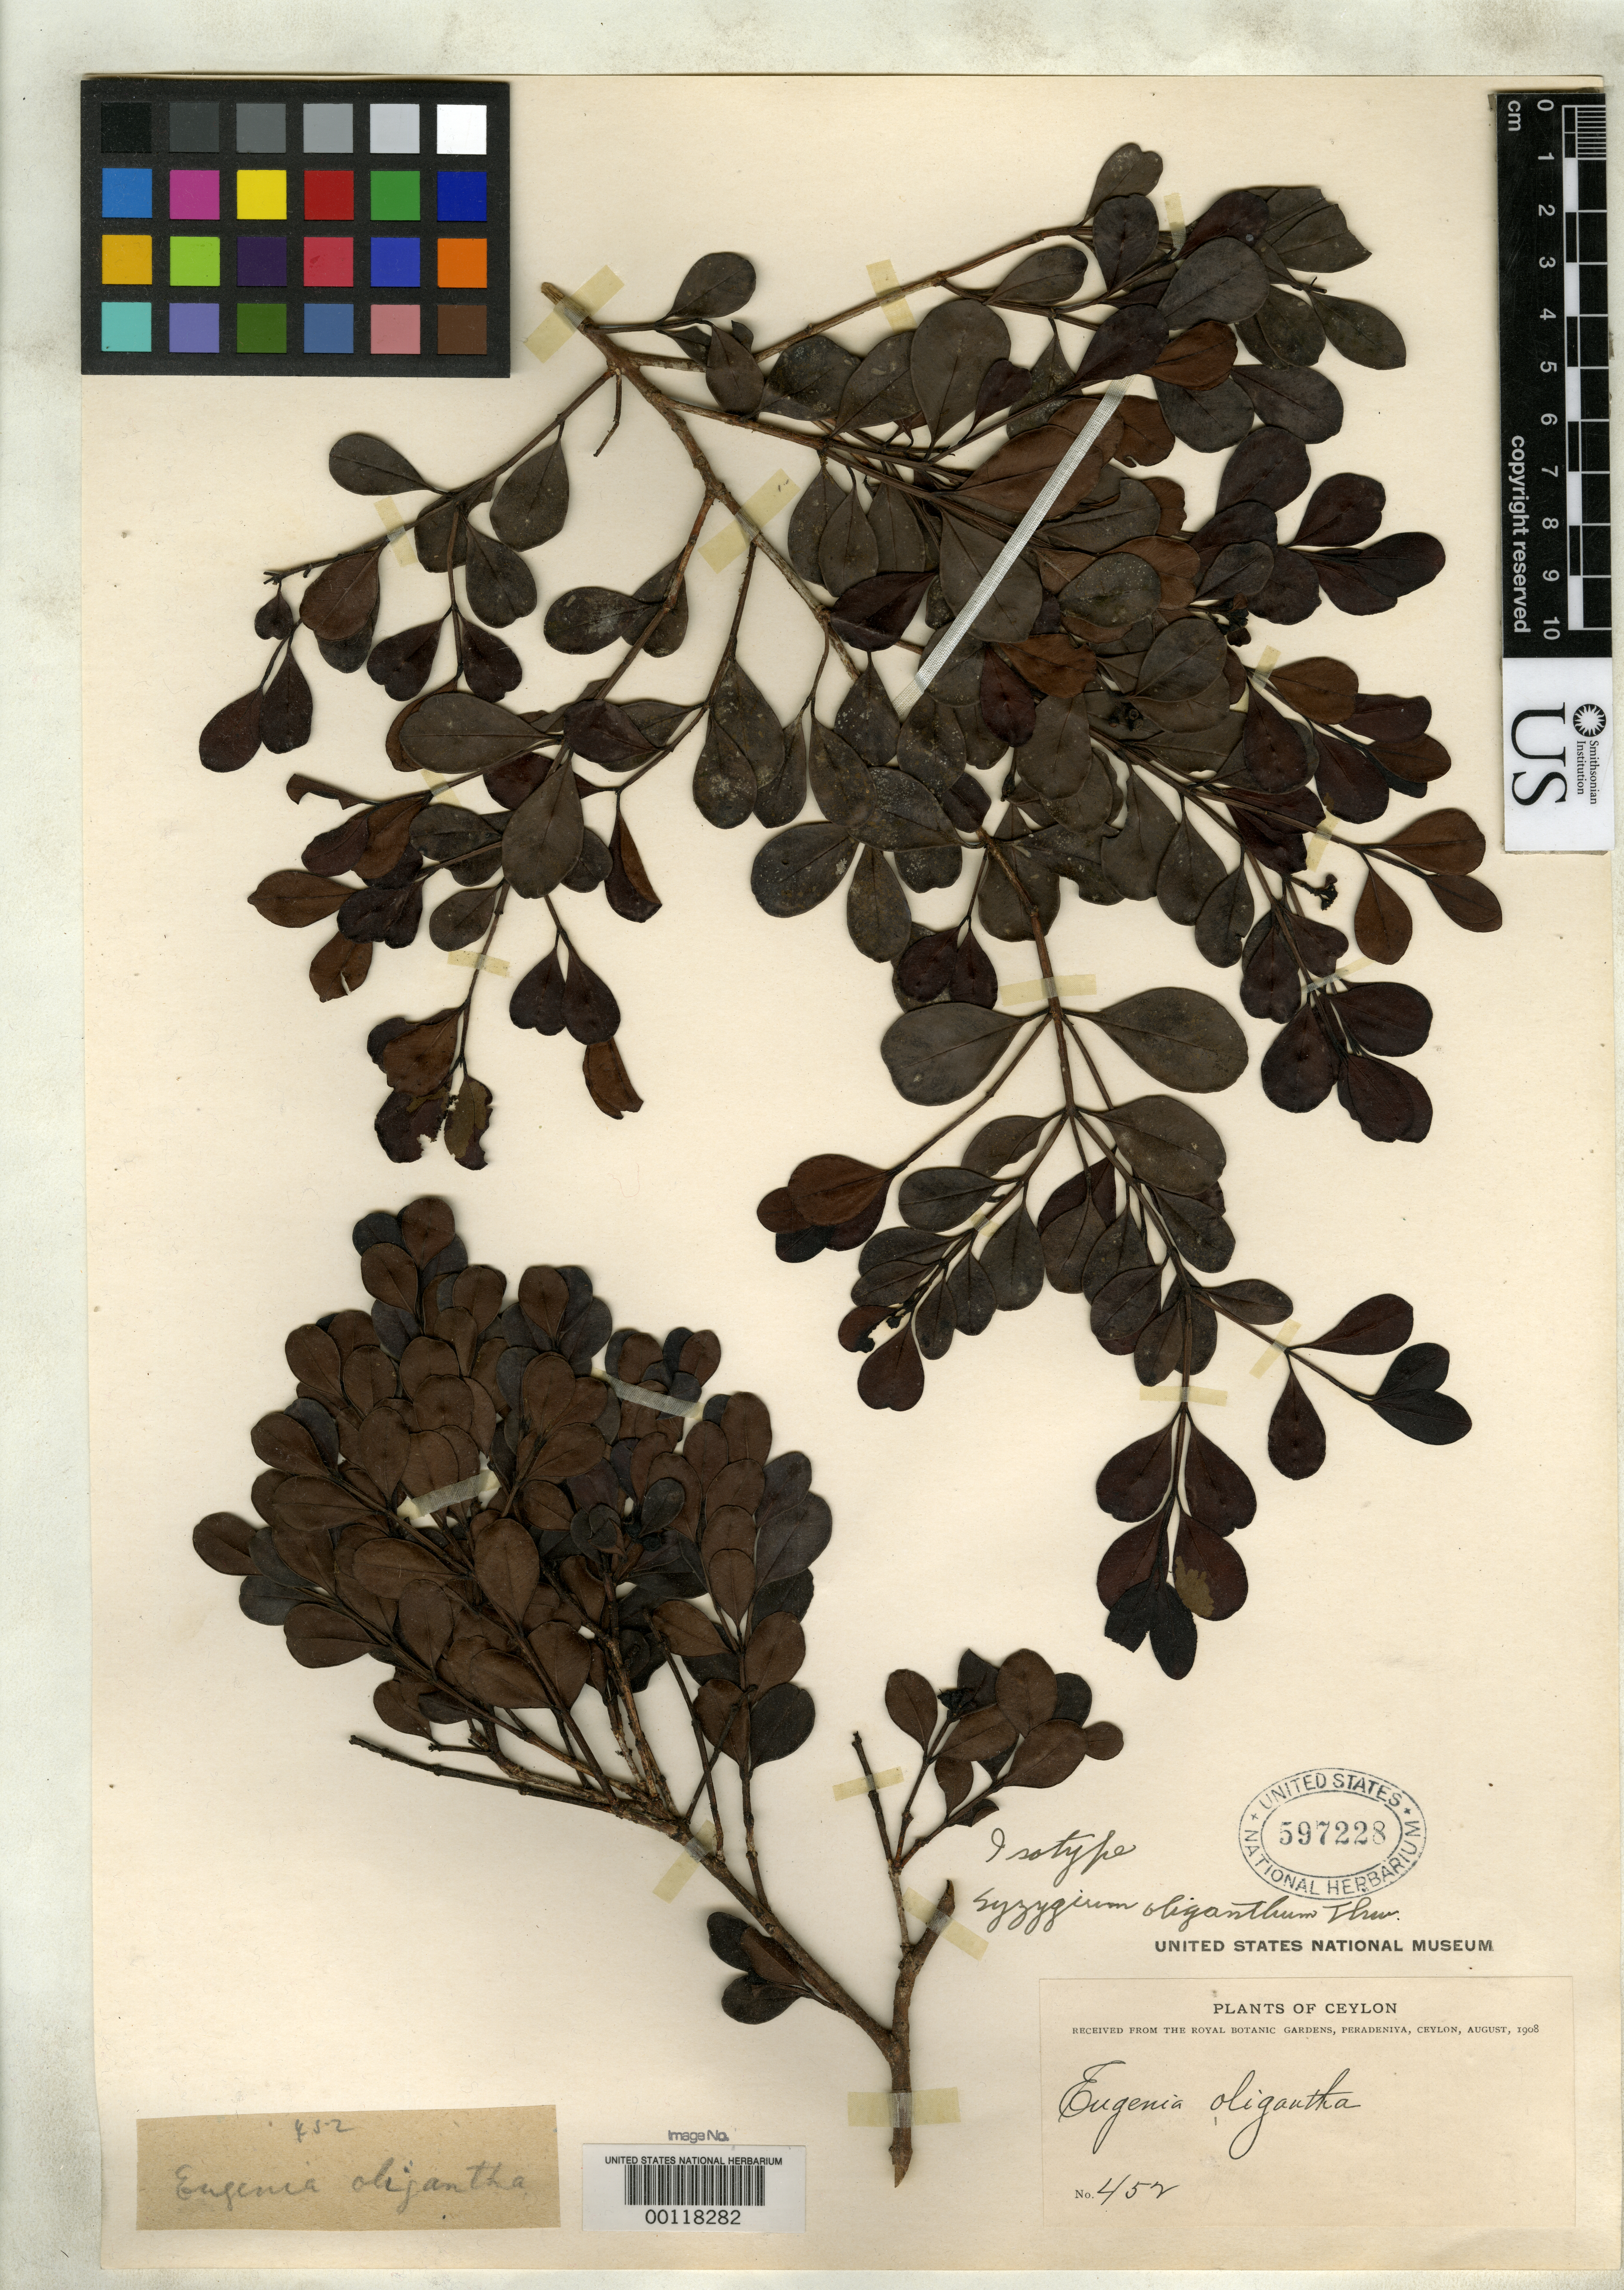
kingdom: Plantae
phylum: Tracheophyta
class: Magnoliopsida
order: Myrtales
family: Myrtaceae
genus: Syzygium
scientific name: Syzygium oliganthum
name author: Thwaites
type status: Isotype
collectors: G. H. K. Thwaites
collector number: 452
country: Sri Lanka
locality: "Ceylon"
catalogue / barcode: US 597228